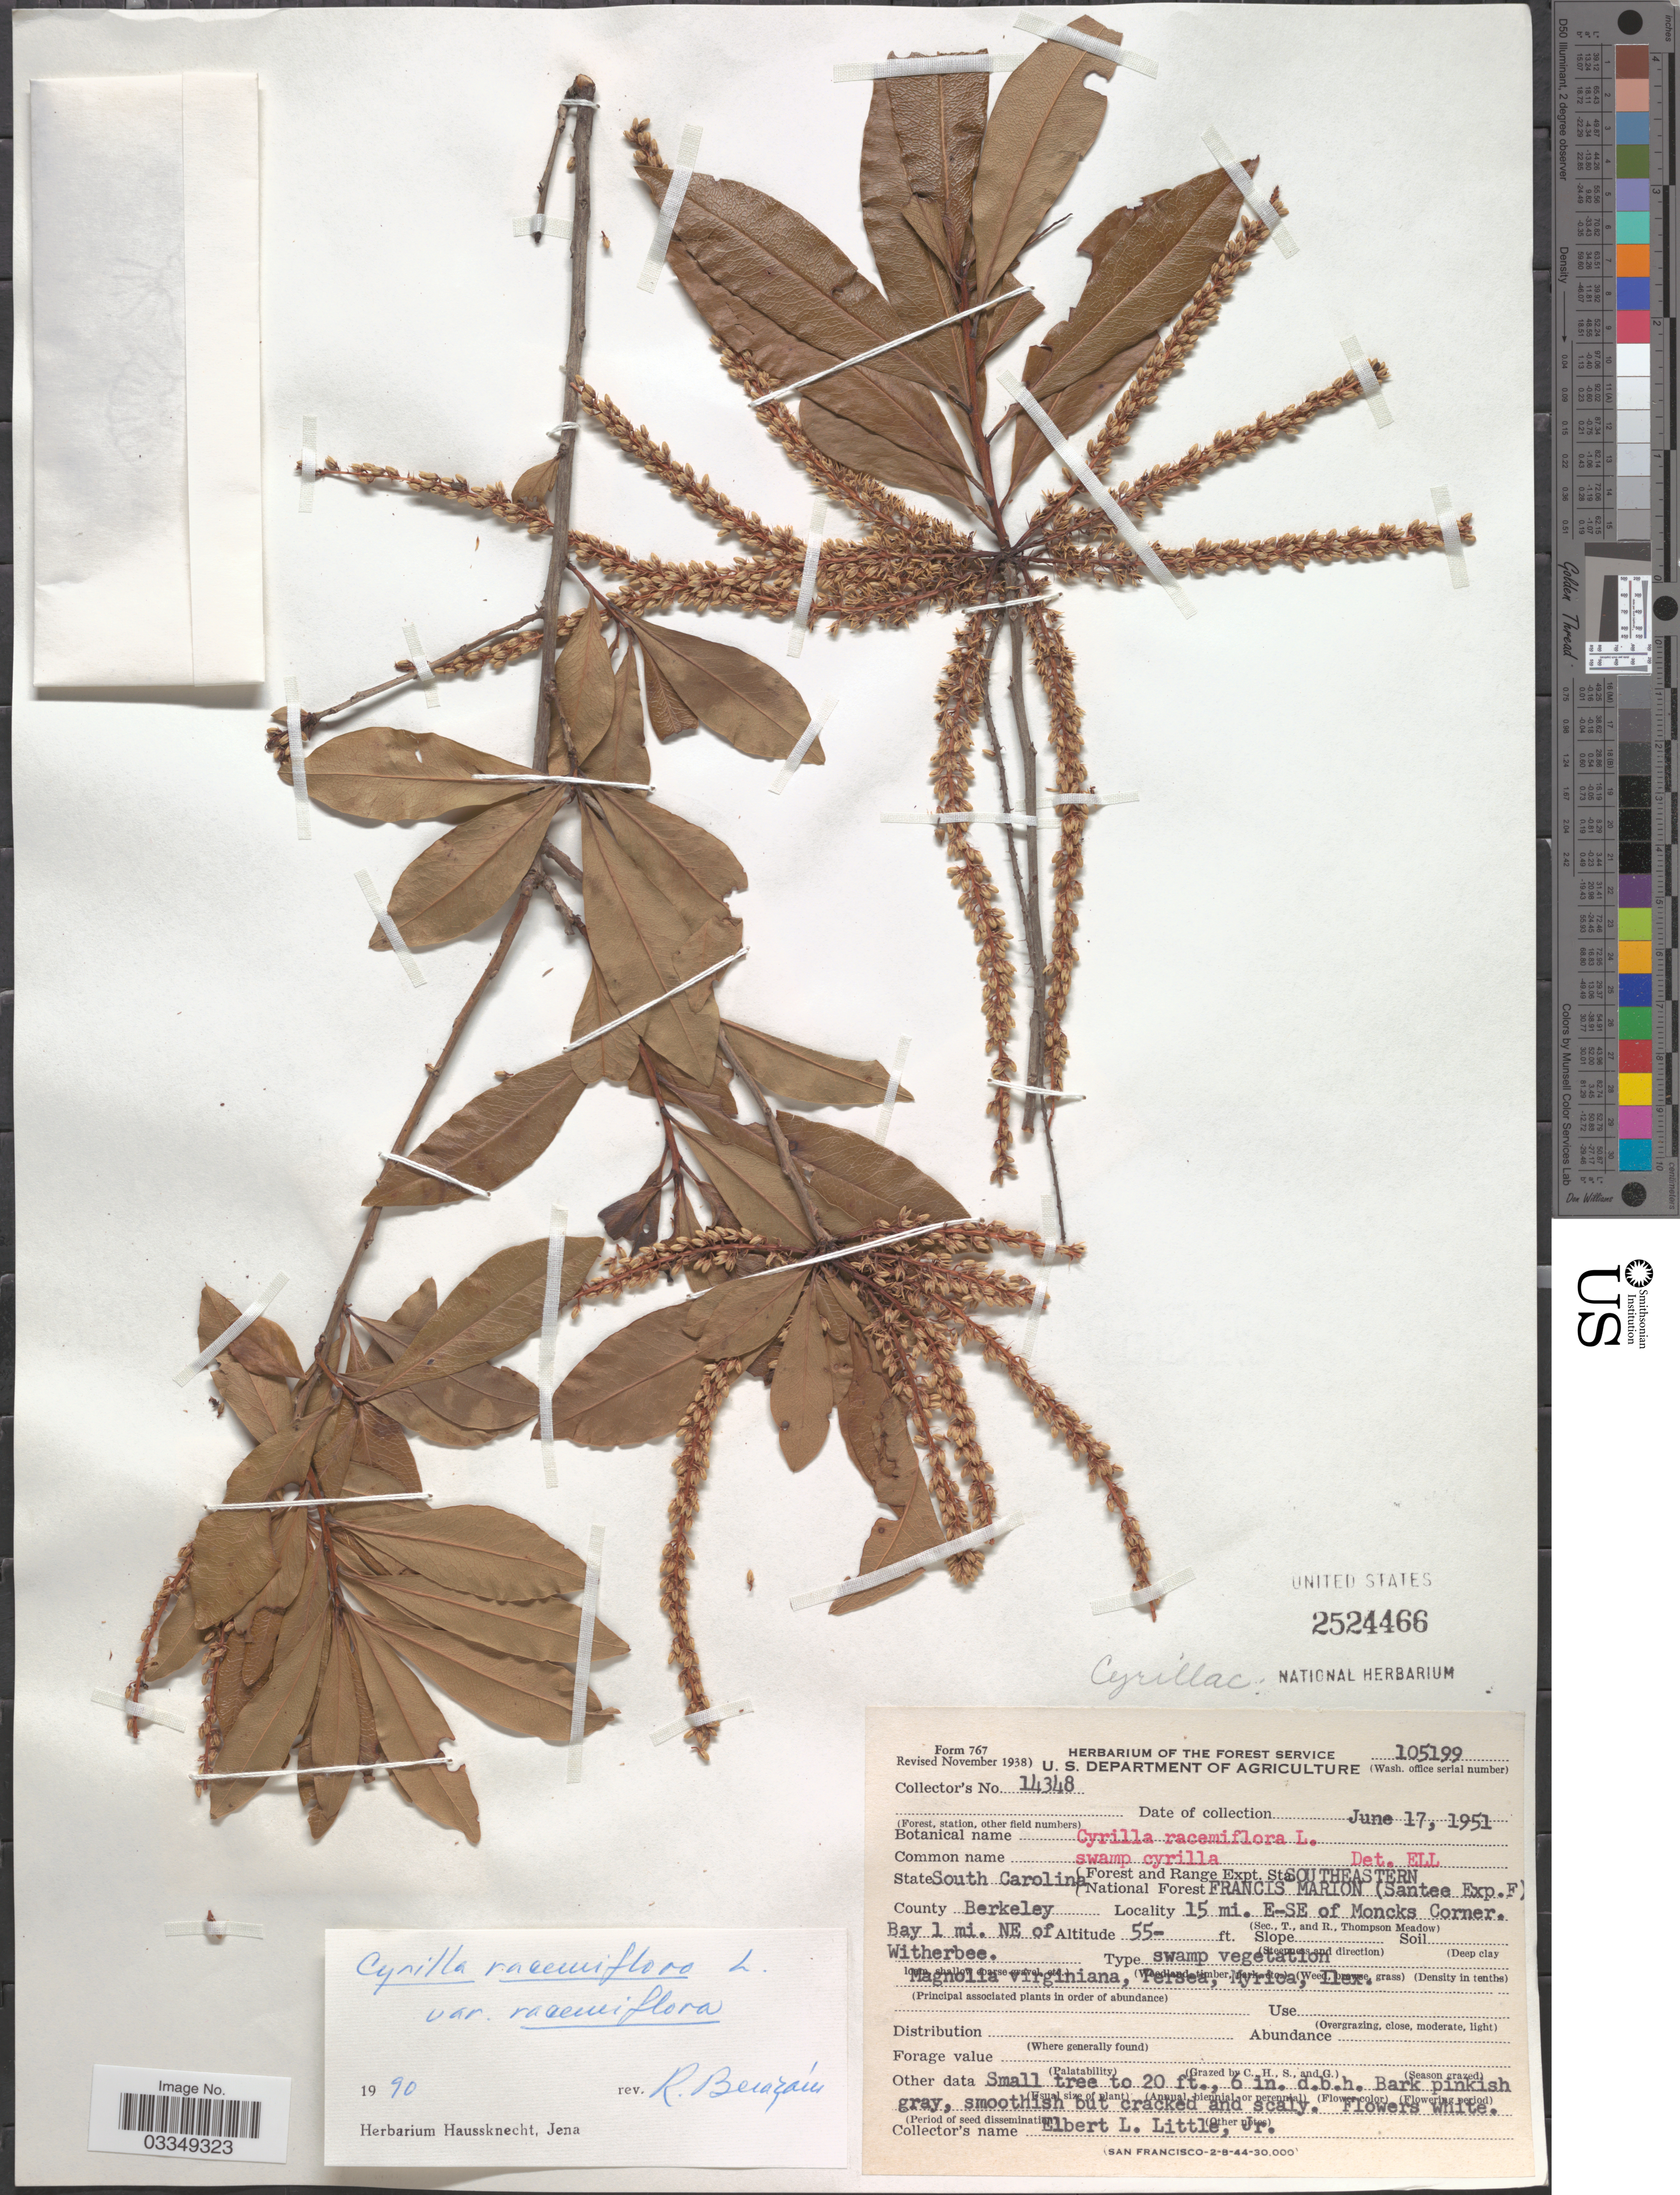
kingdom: Plantae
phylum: Tracheophyta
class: Magnoliopsida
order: Ericales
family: Cyrillaceae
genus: Cyrilla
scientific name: Cyrilla racemiflora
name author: L.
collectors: E. L. Little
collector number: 14348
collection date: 1951-06-17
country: United States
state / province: South Carolina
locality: Forest and Range Expt. Sta. Southeastern, National Forest Francis Marion (Santee Exp. F). County Berkeley, 15 mi. E-SE of Moncks Corner. Bay 1 mi. NE of Witherbee.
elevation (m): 17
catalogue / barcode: US 2524466